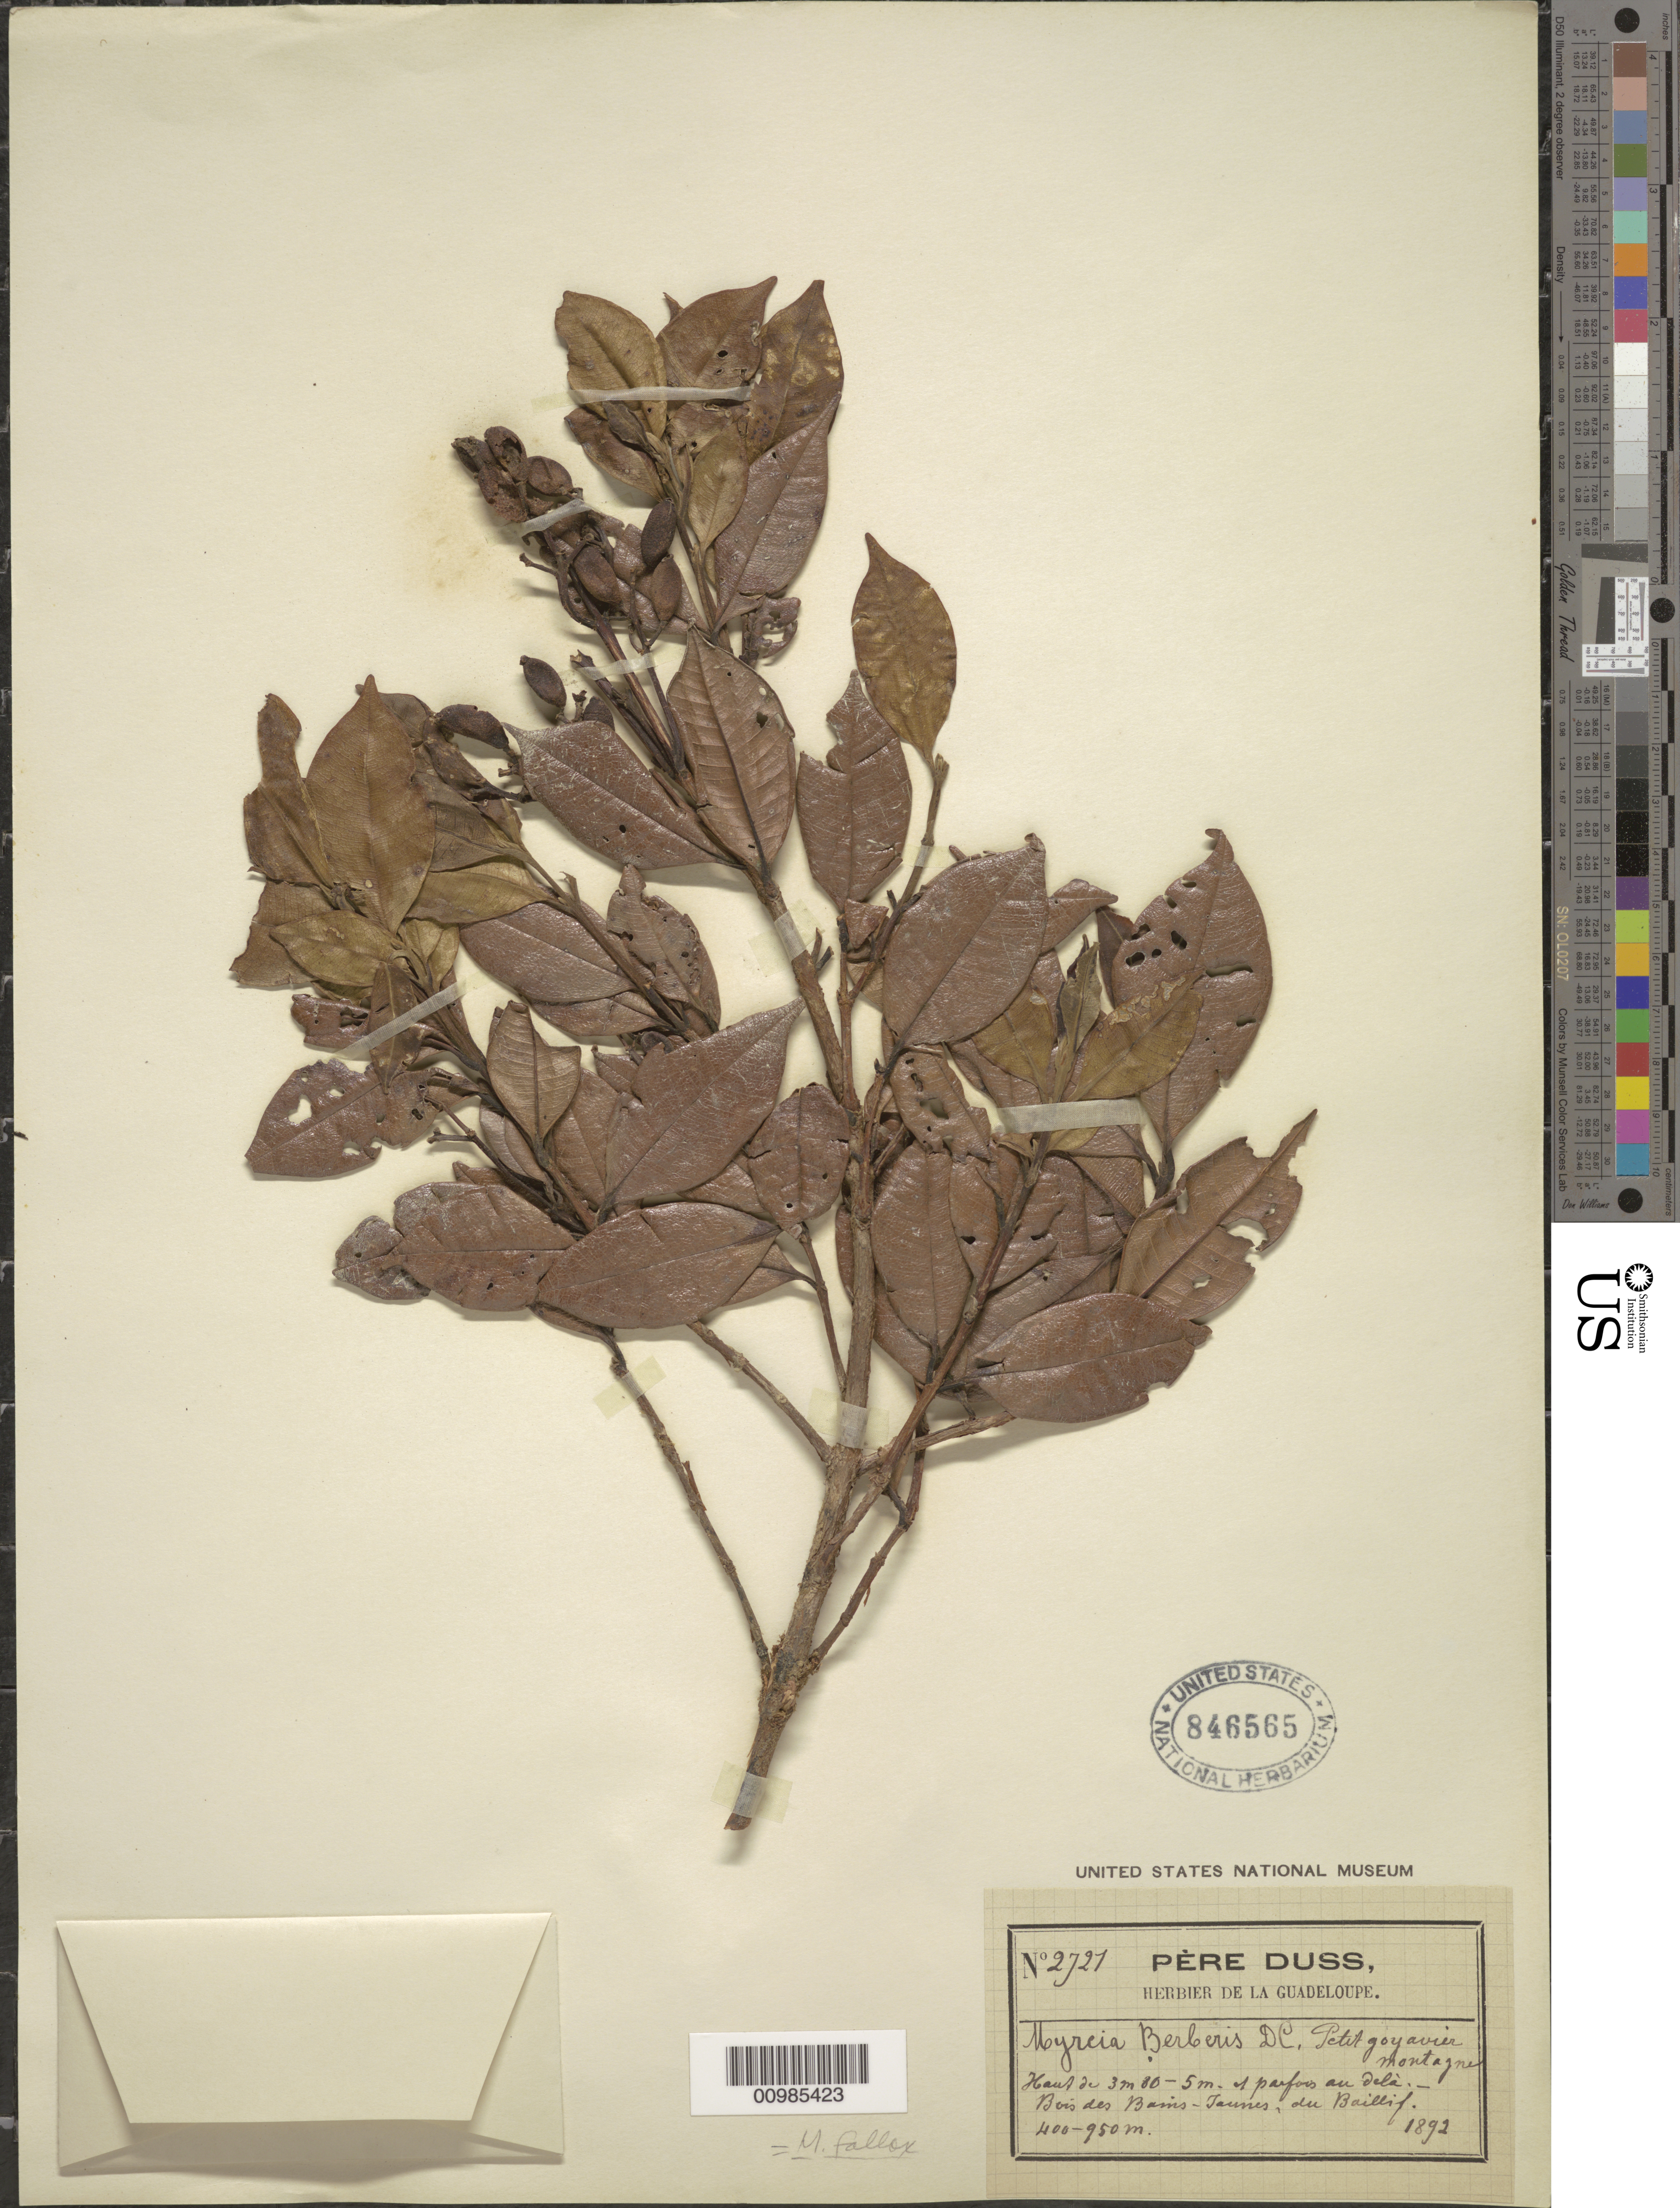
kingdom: Plantae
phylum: Tracheophyta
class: Magnoliopsida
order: Myrtales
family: Myrtaceae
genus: Myrcia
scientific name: Myrcia fallax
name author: (Rich.) DC.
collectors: Père Duss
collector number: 2721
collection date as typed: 1892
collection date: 1892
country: Guadeloupe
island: Basse Terre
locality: Bois des Bains-Jaunes, du Baillif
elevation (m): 400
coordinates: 0 N, 0 E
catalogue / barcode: US 846565